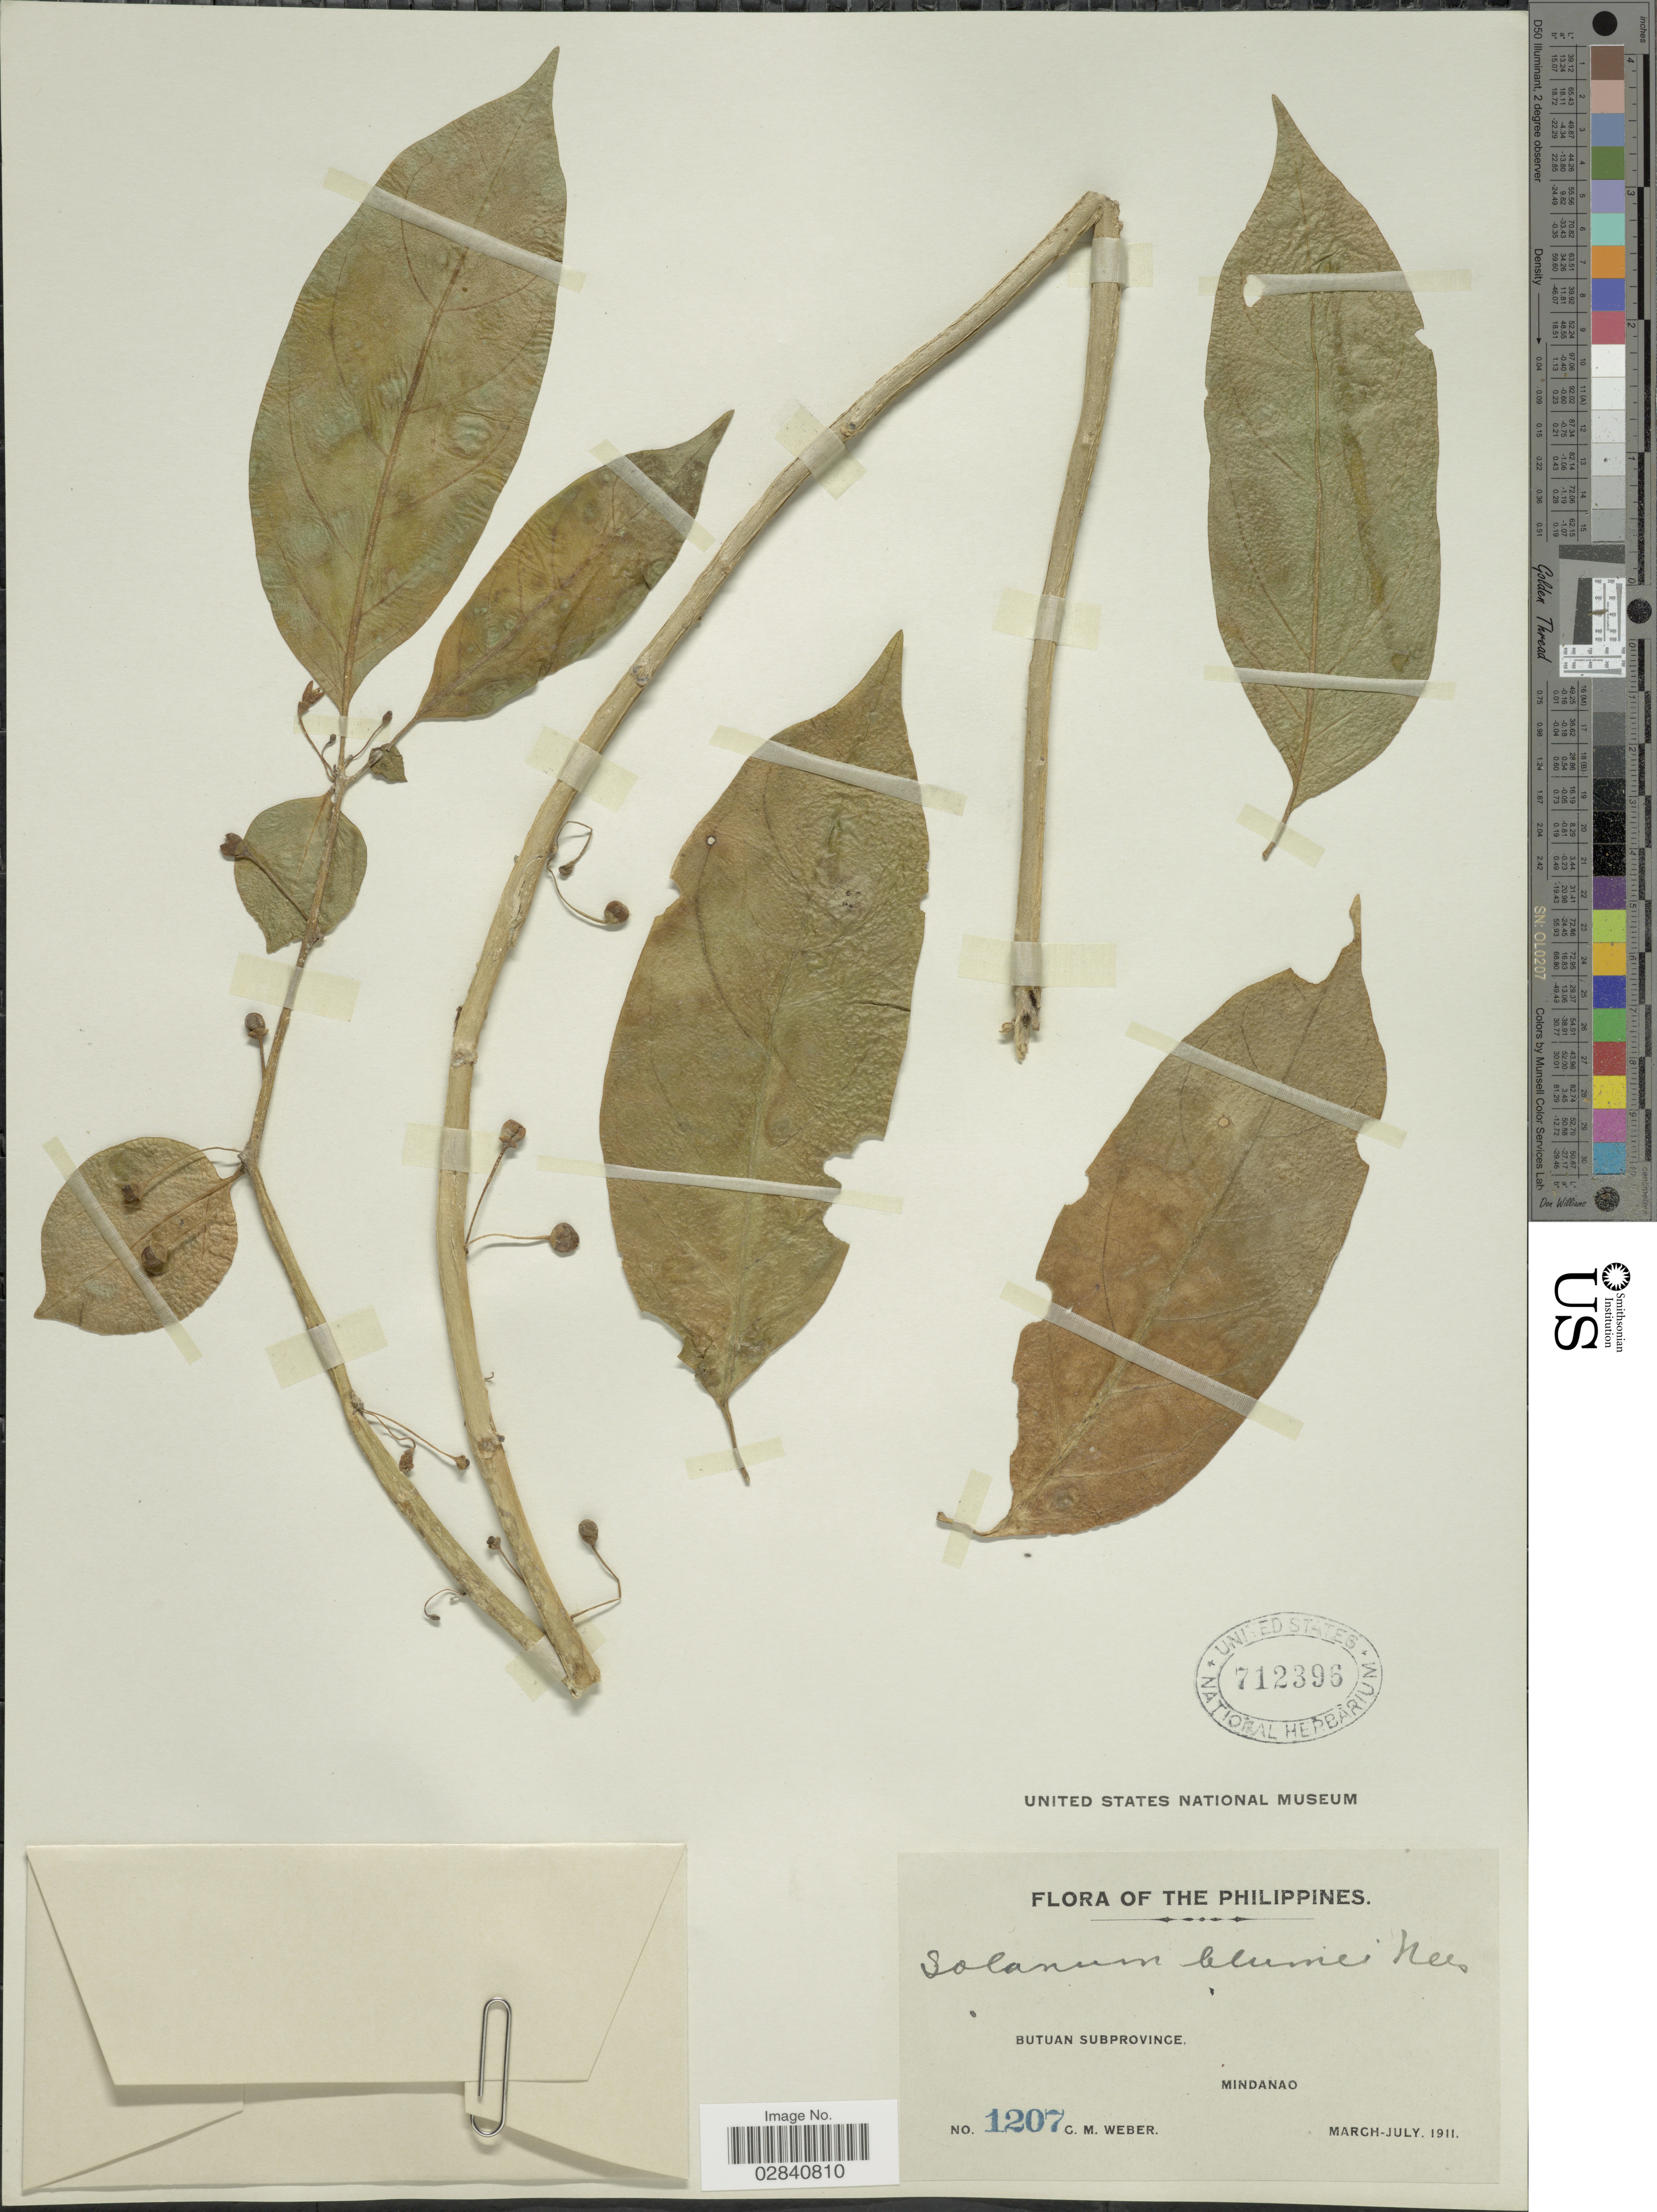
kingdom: Plantae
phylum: Tracheophyta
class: Magnoliopsida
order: Solanales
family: Solanaceae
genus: Lycianthes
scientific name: Lycianthes parasitica subsp. epiphytica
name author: (Merr.) Bitter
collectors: C. M. Weber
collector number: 1207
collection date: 1911-03/1911-07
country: Philippines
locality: Butuan Subprovince. Mindanao.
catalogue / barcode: US 712396